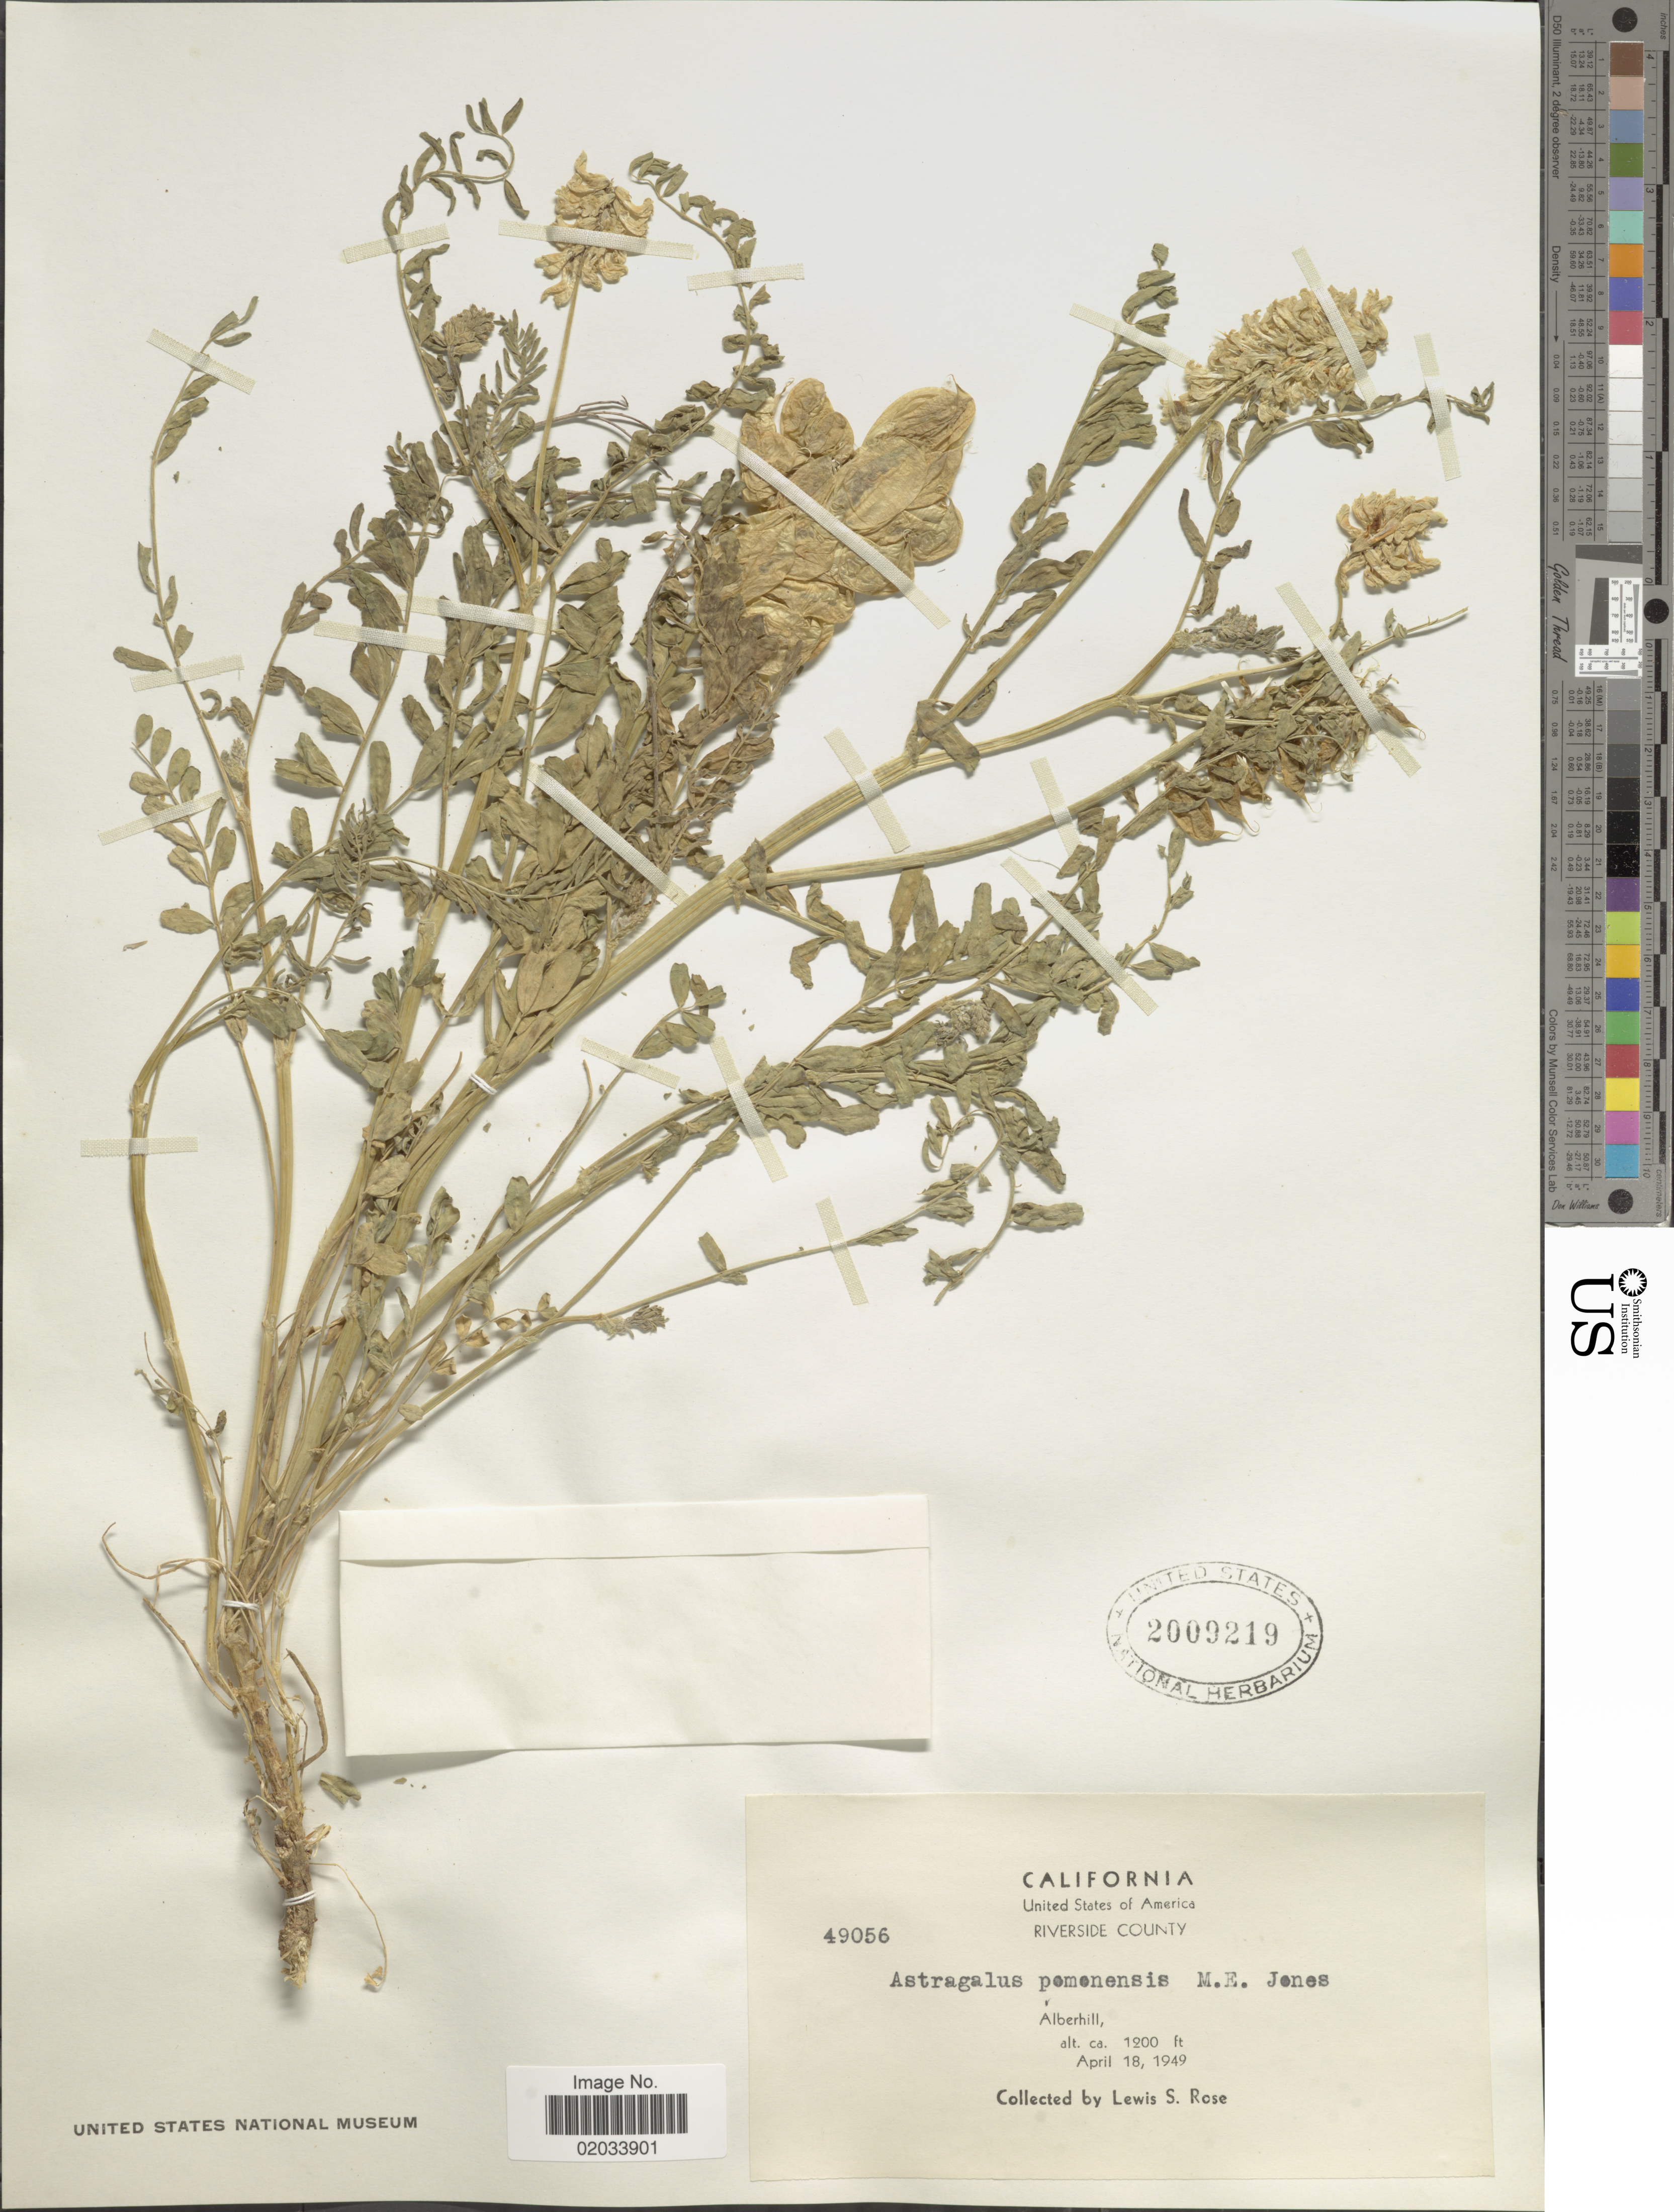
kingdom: Plantae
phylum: Tracheophyta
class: Magnoliopsida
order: Fabales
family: Fabaceae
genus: Astragalus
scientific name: Astragalus pomonensis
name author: M.E. Jones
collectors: L. S. Rose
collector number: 49056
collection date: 1949-04-18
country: United States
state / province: California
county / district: Riverside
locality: Riverside County. Alberhill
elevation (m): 366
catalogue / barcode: US 2009219